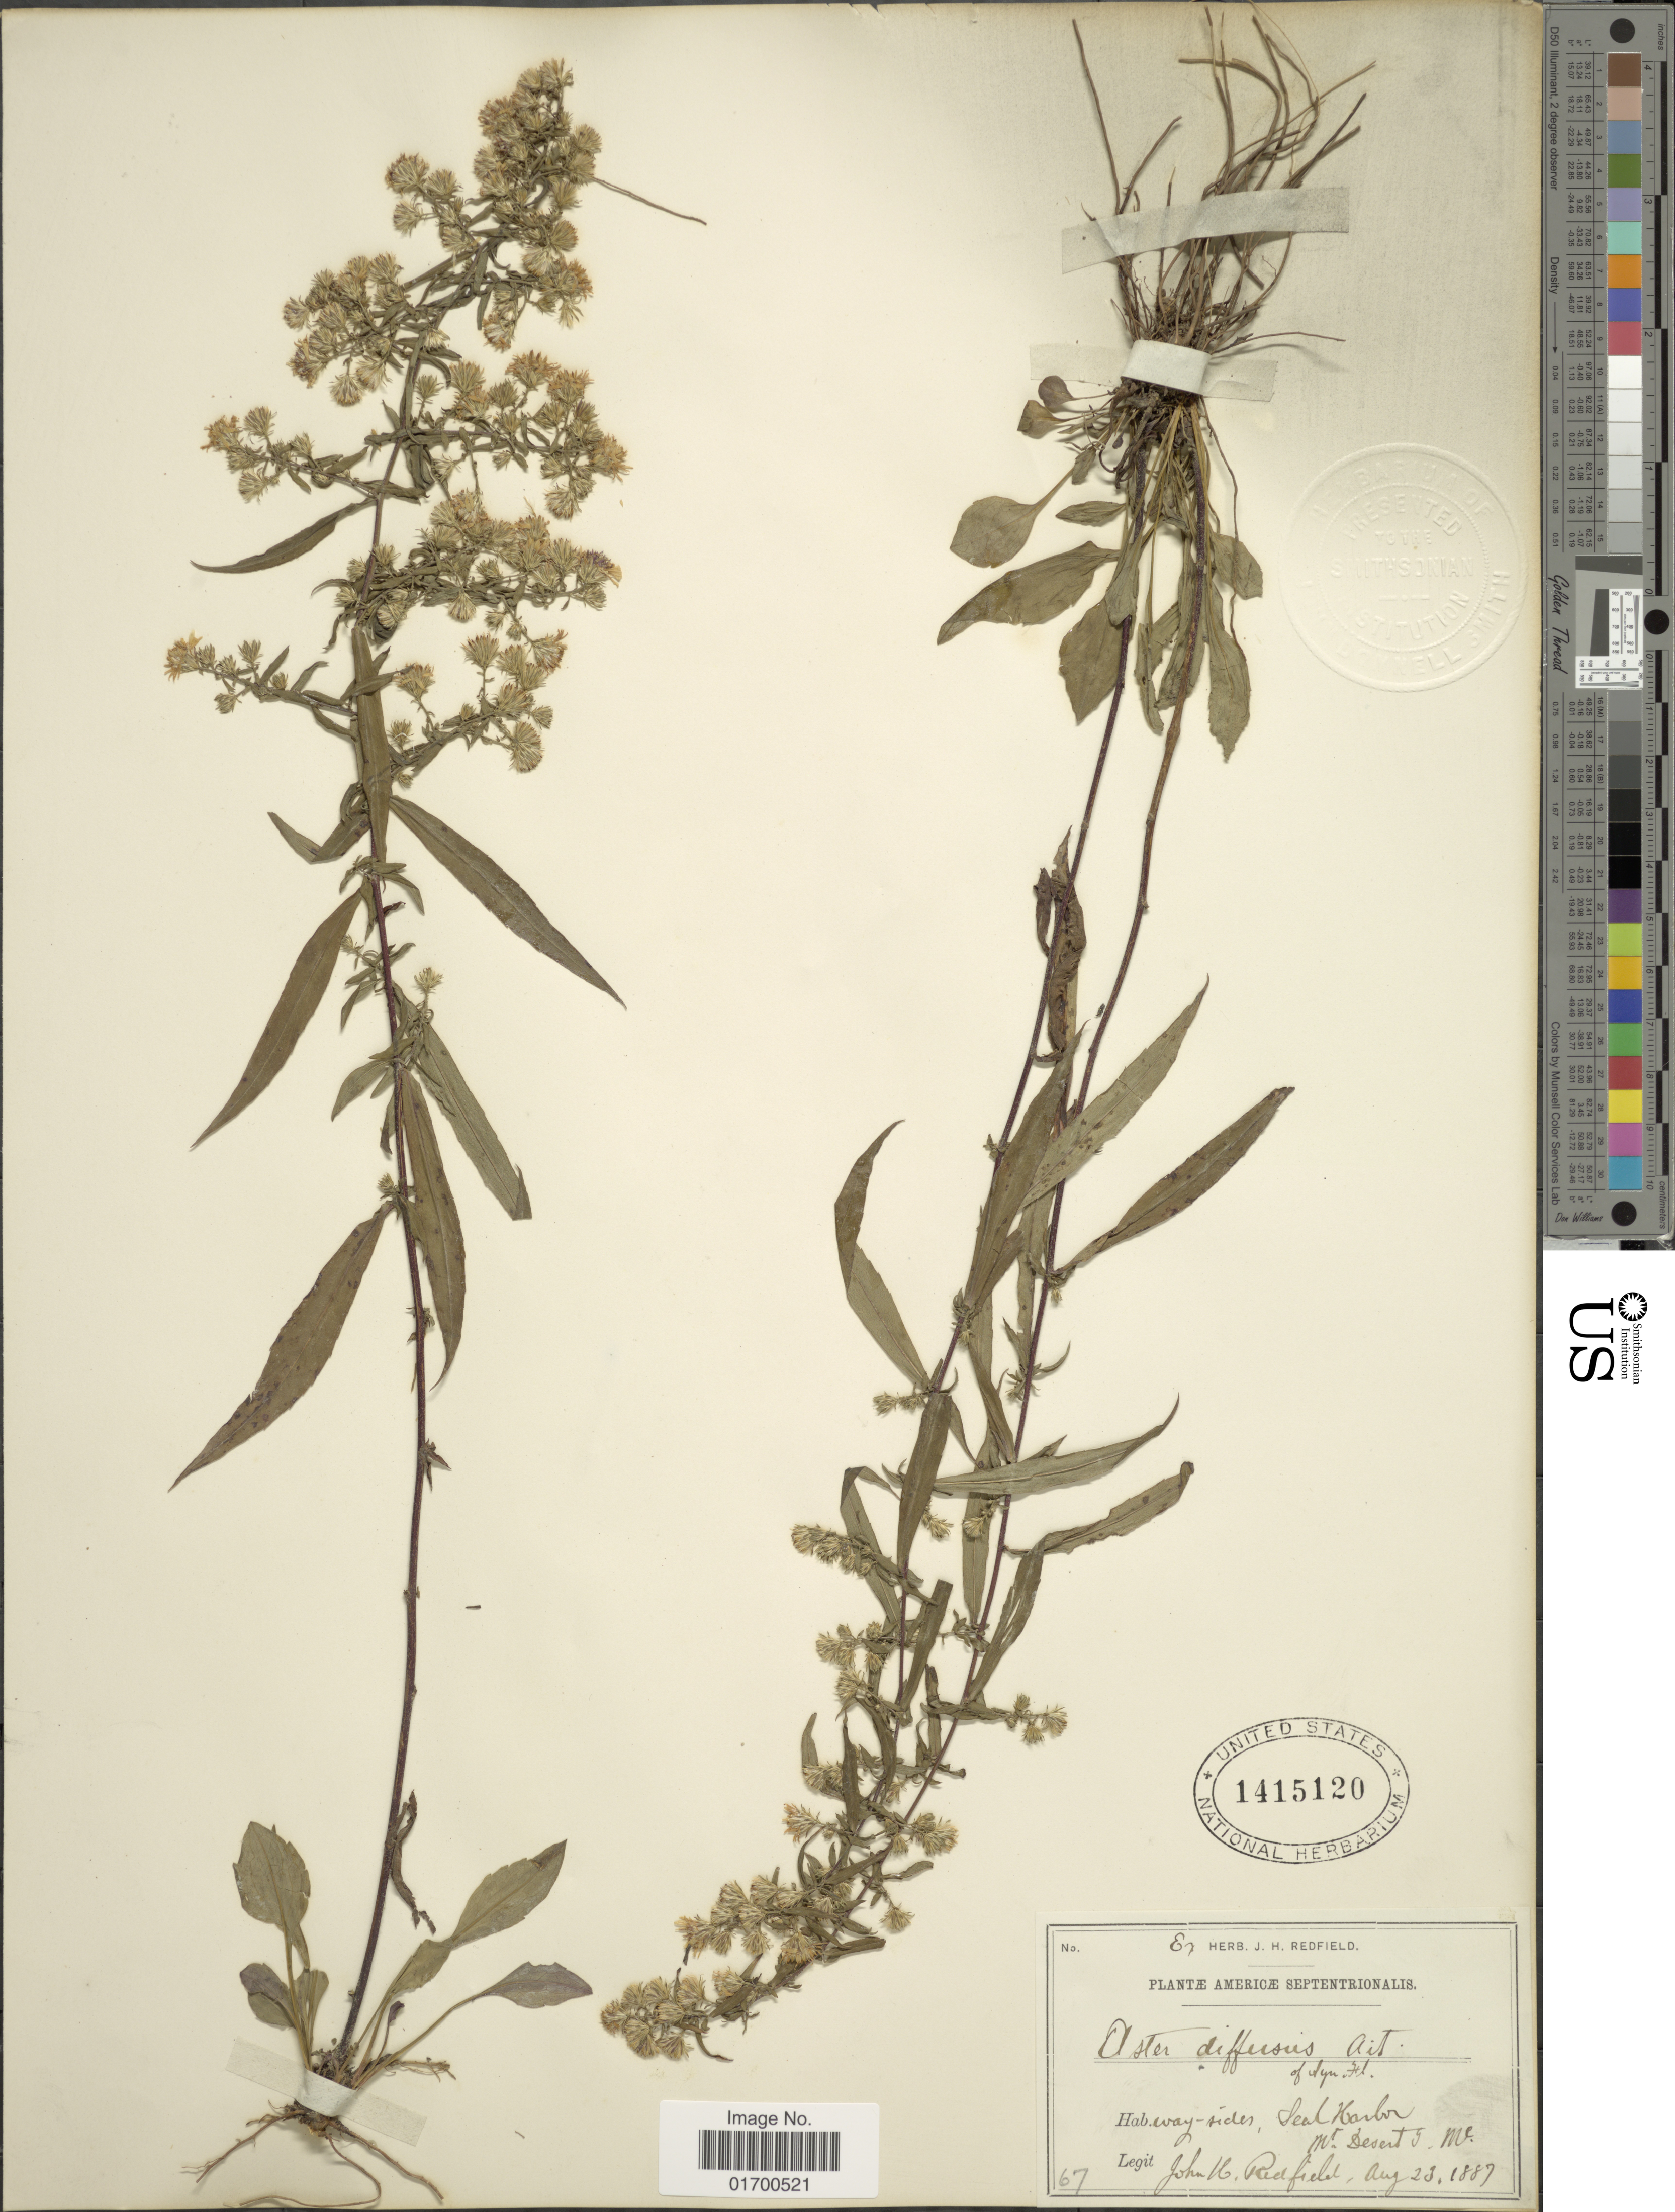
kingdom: Plantae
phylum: Tracheophyta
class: Magnoliopsida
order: Asterales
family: Asteraceae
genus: Symphyotrichum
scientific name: Symphyotrichum lateriflorum var. hirsuticaule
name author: (DC.) G.L. Nesom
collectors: J. Redfield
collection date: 1887-08-23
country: United States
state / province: Maine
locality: Way-sides, Seal Harbor, Mt. Desert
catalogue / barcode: US 1415120